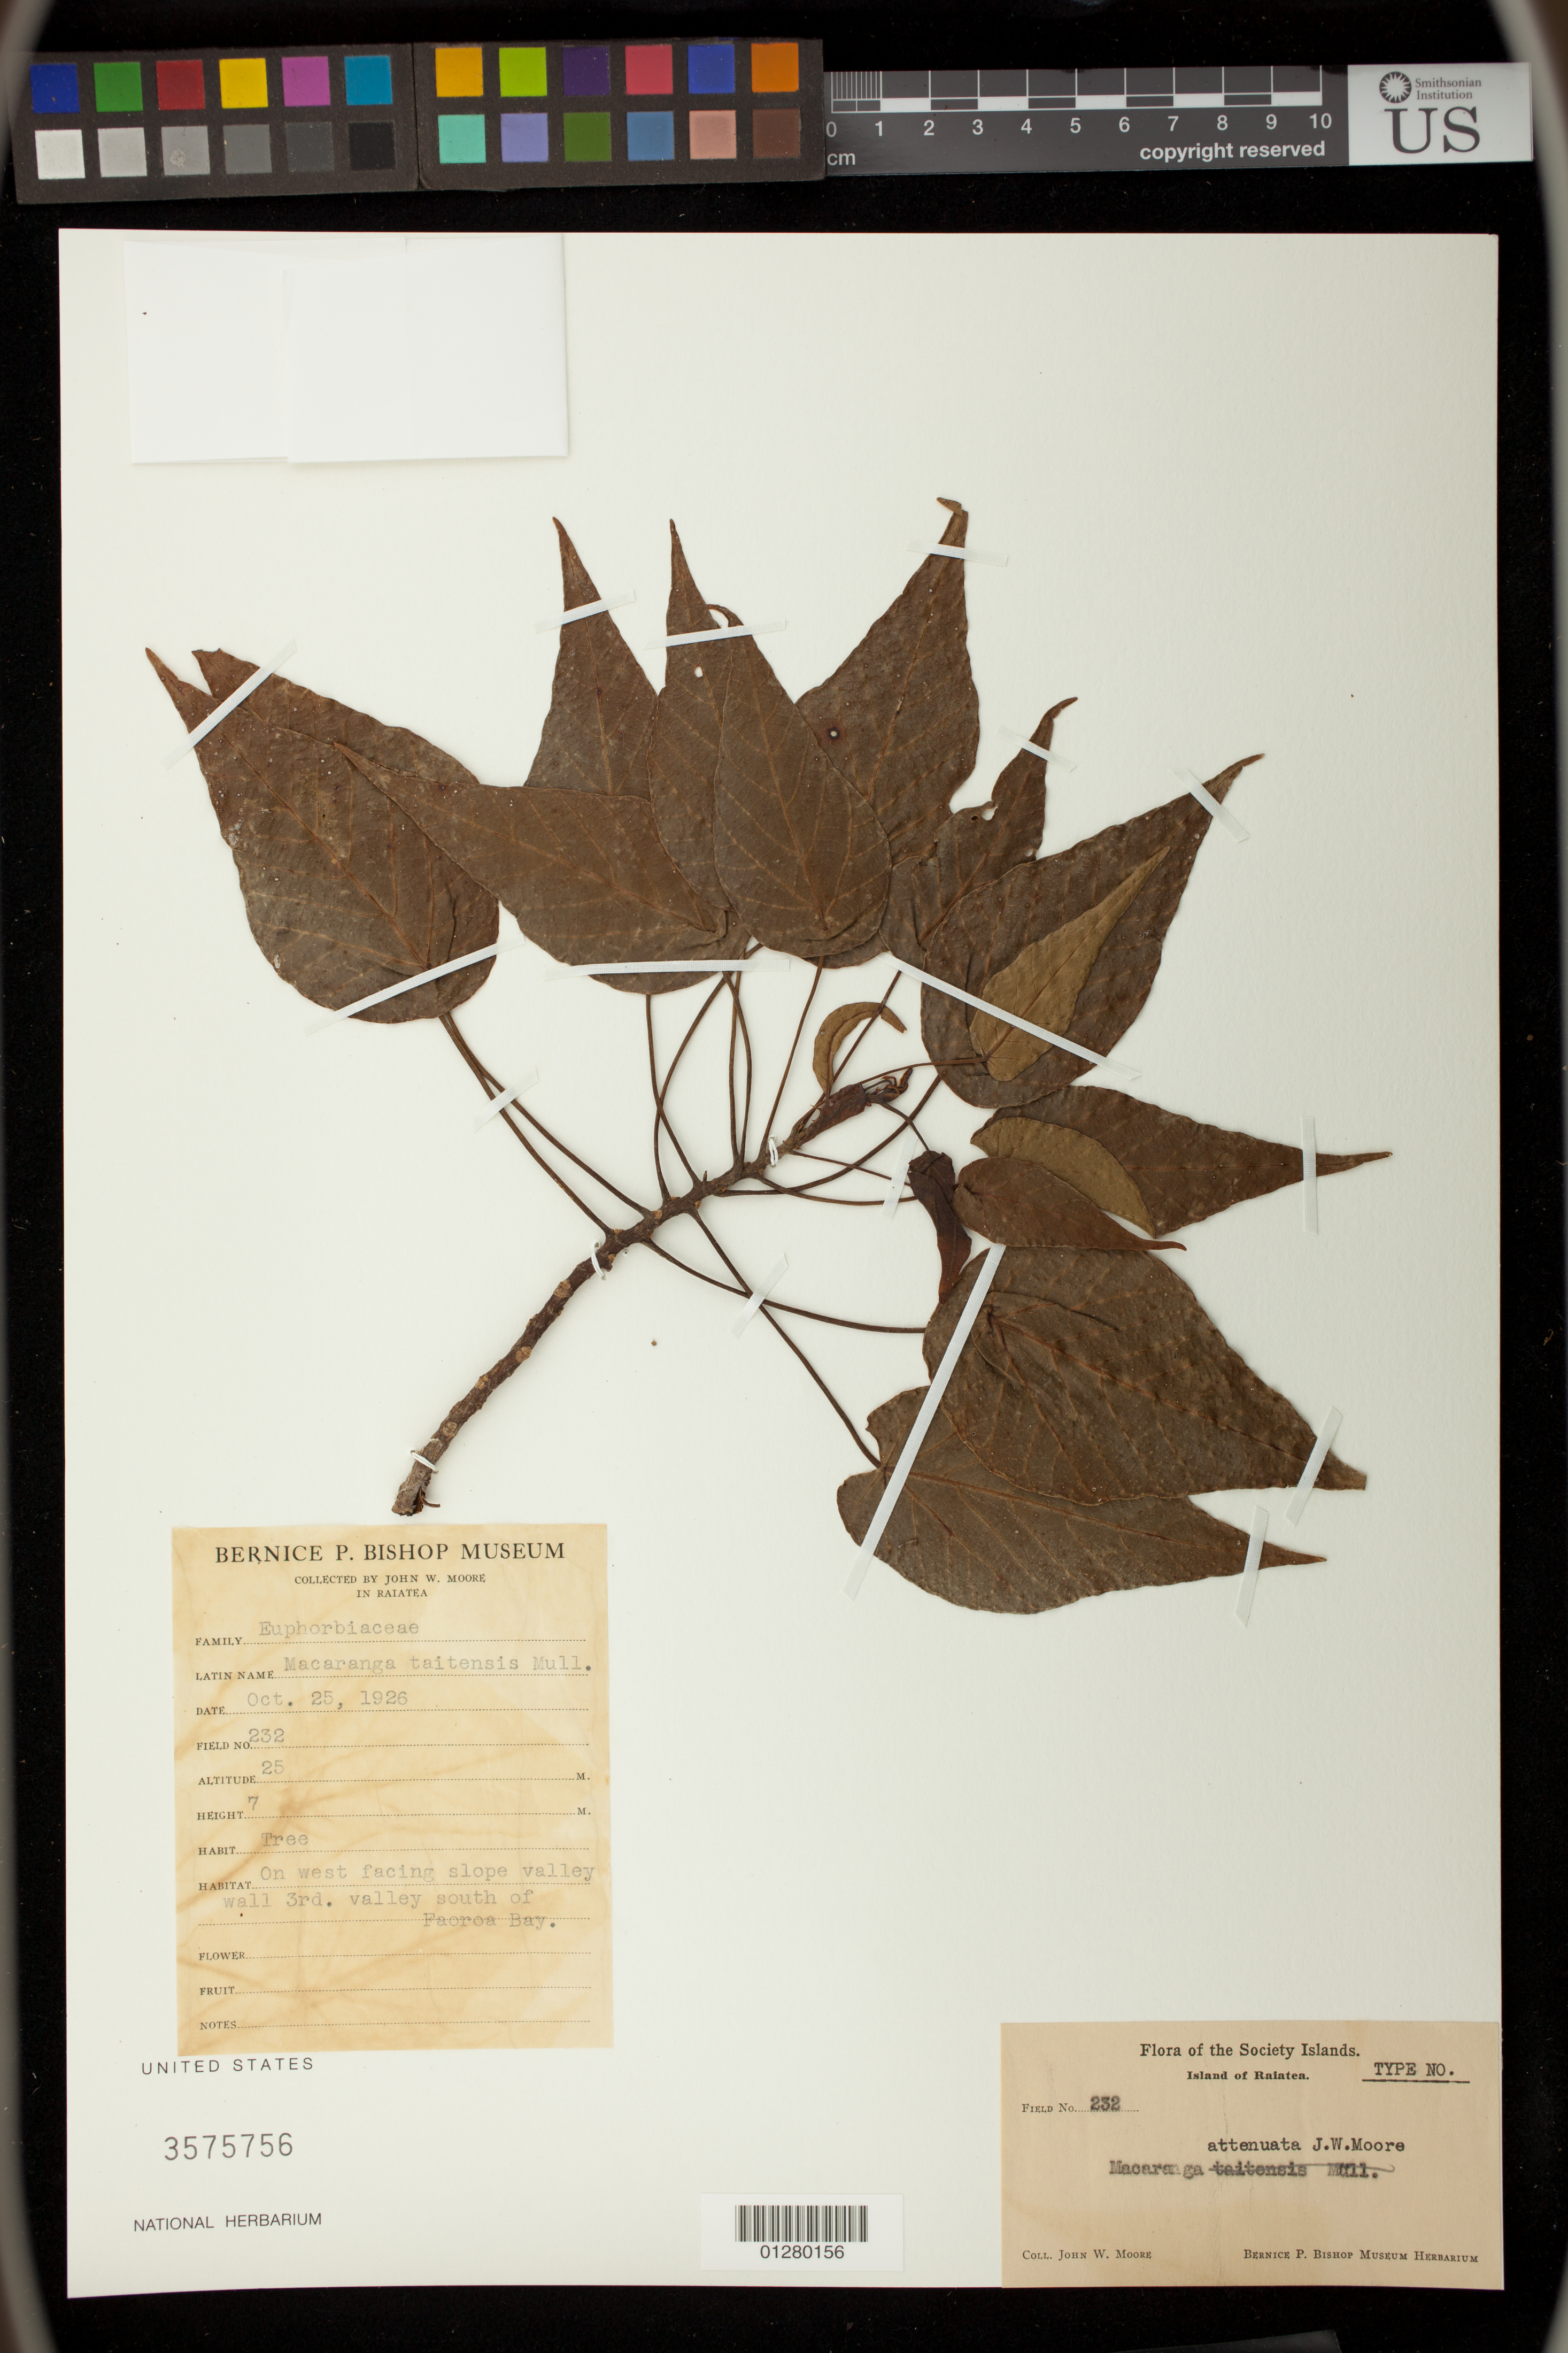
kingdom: Plantae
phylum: Tracheophyta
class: Magnoliopsida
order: Malpighiales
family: Euphorbiaceae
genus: Macaranga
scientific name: Macaranga taitensis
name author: (Müll. Arg.) Müll. Arg.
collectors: J. Moore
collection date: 1926-10-25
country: French Polynesia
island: Raiatea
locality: Island of Raiatea. On west facing slope valley wall, 3rd valley south of Faoroa Bay.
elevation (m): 25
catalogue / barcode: US 3575756